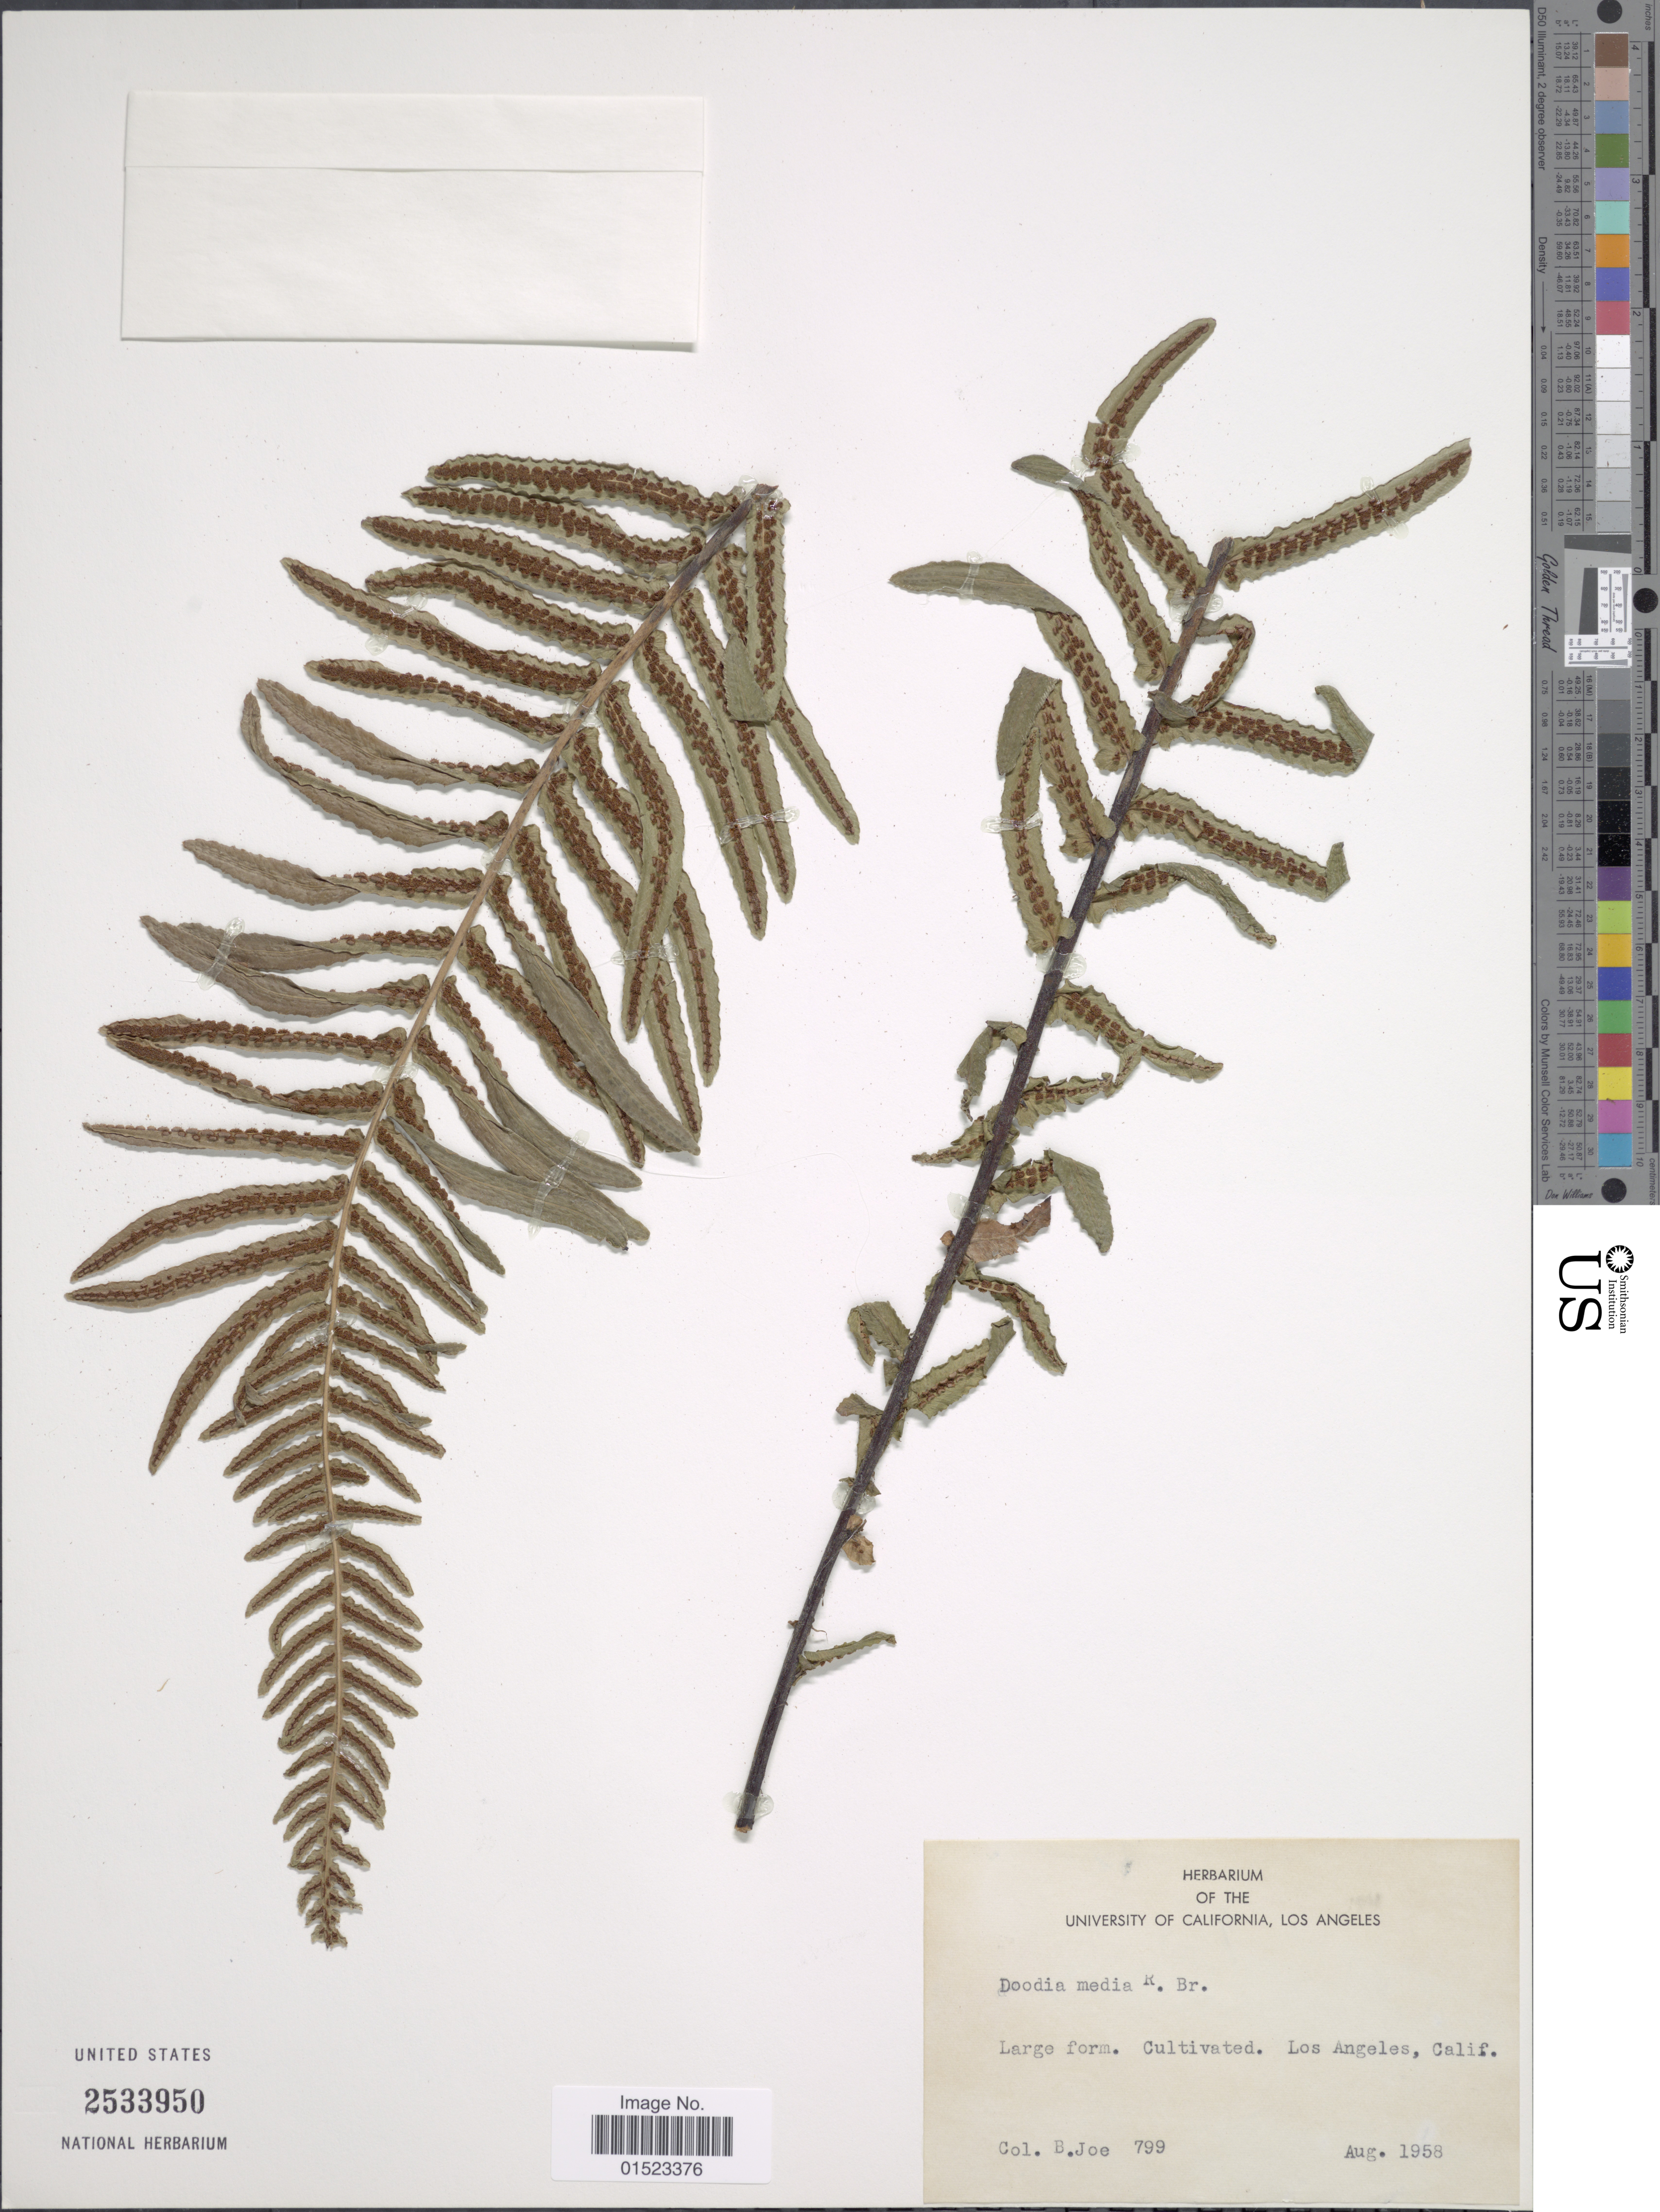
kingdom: Plantae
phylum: Tracheophyta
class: Polypodiopsida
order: Polypodiales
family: Blechnaceae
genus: Blechnum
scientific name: Blechnum medium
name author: (R. Br.) Christenh.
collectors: B. Joe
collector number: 799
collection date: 1958-08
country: United States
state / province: California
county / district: Los Angeles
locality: Los Angeles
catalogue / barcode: US 2533950